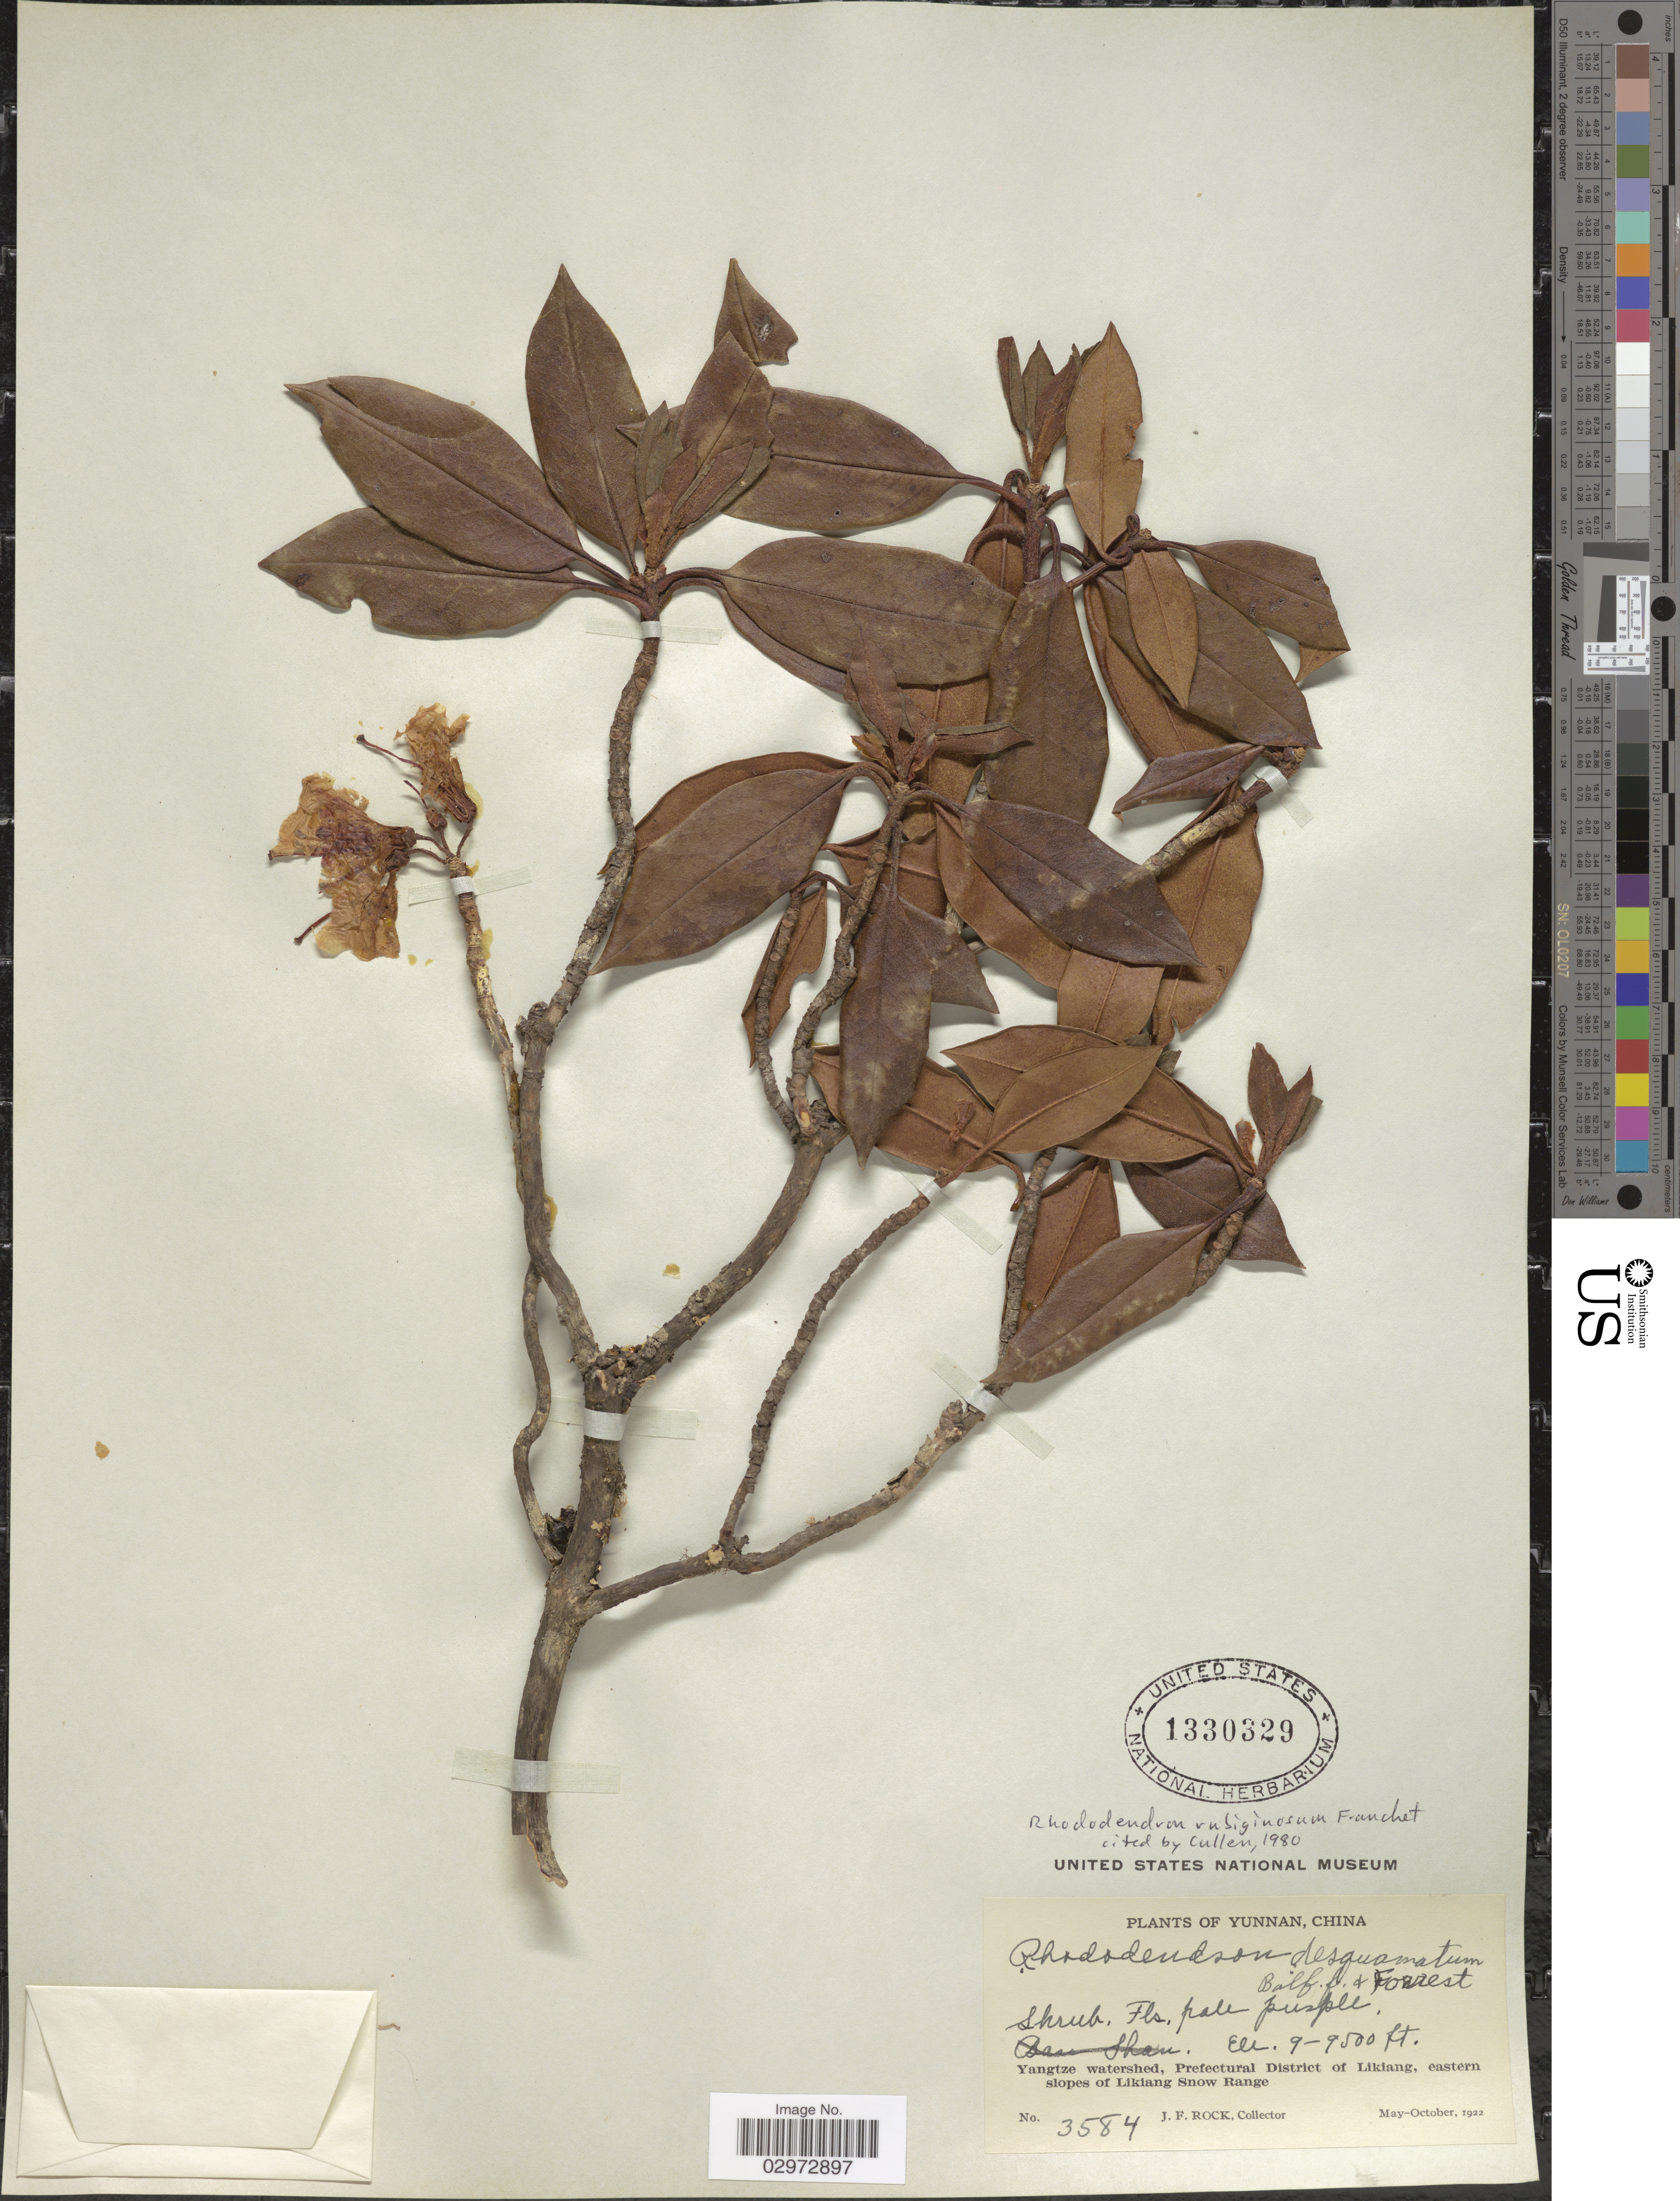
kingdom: Plantae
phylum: Tracheophyta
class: Magnoliopsida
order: Ericales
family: Ericaceae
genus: Rhododendron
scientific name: Rhododendron rubiginosum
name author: Franch.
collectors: J. Rock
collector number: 3584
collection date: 1922-05/1922-10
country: China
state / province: Yunnan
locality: Yangtze watershed, Prefectural District of Likiang, eastern slopes of Likiang Snow Range.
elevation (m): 2743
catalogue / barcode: US 1330329